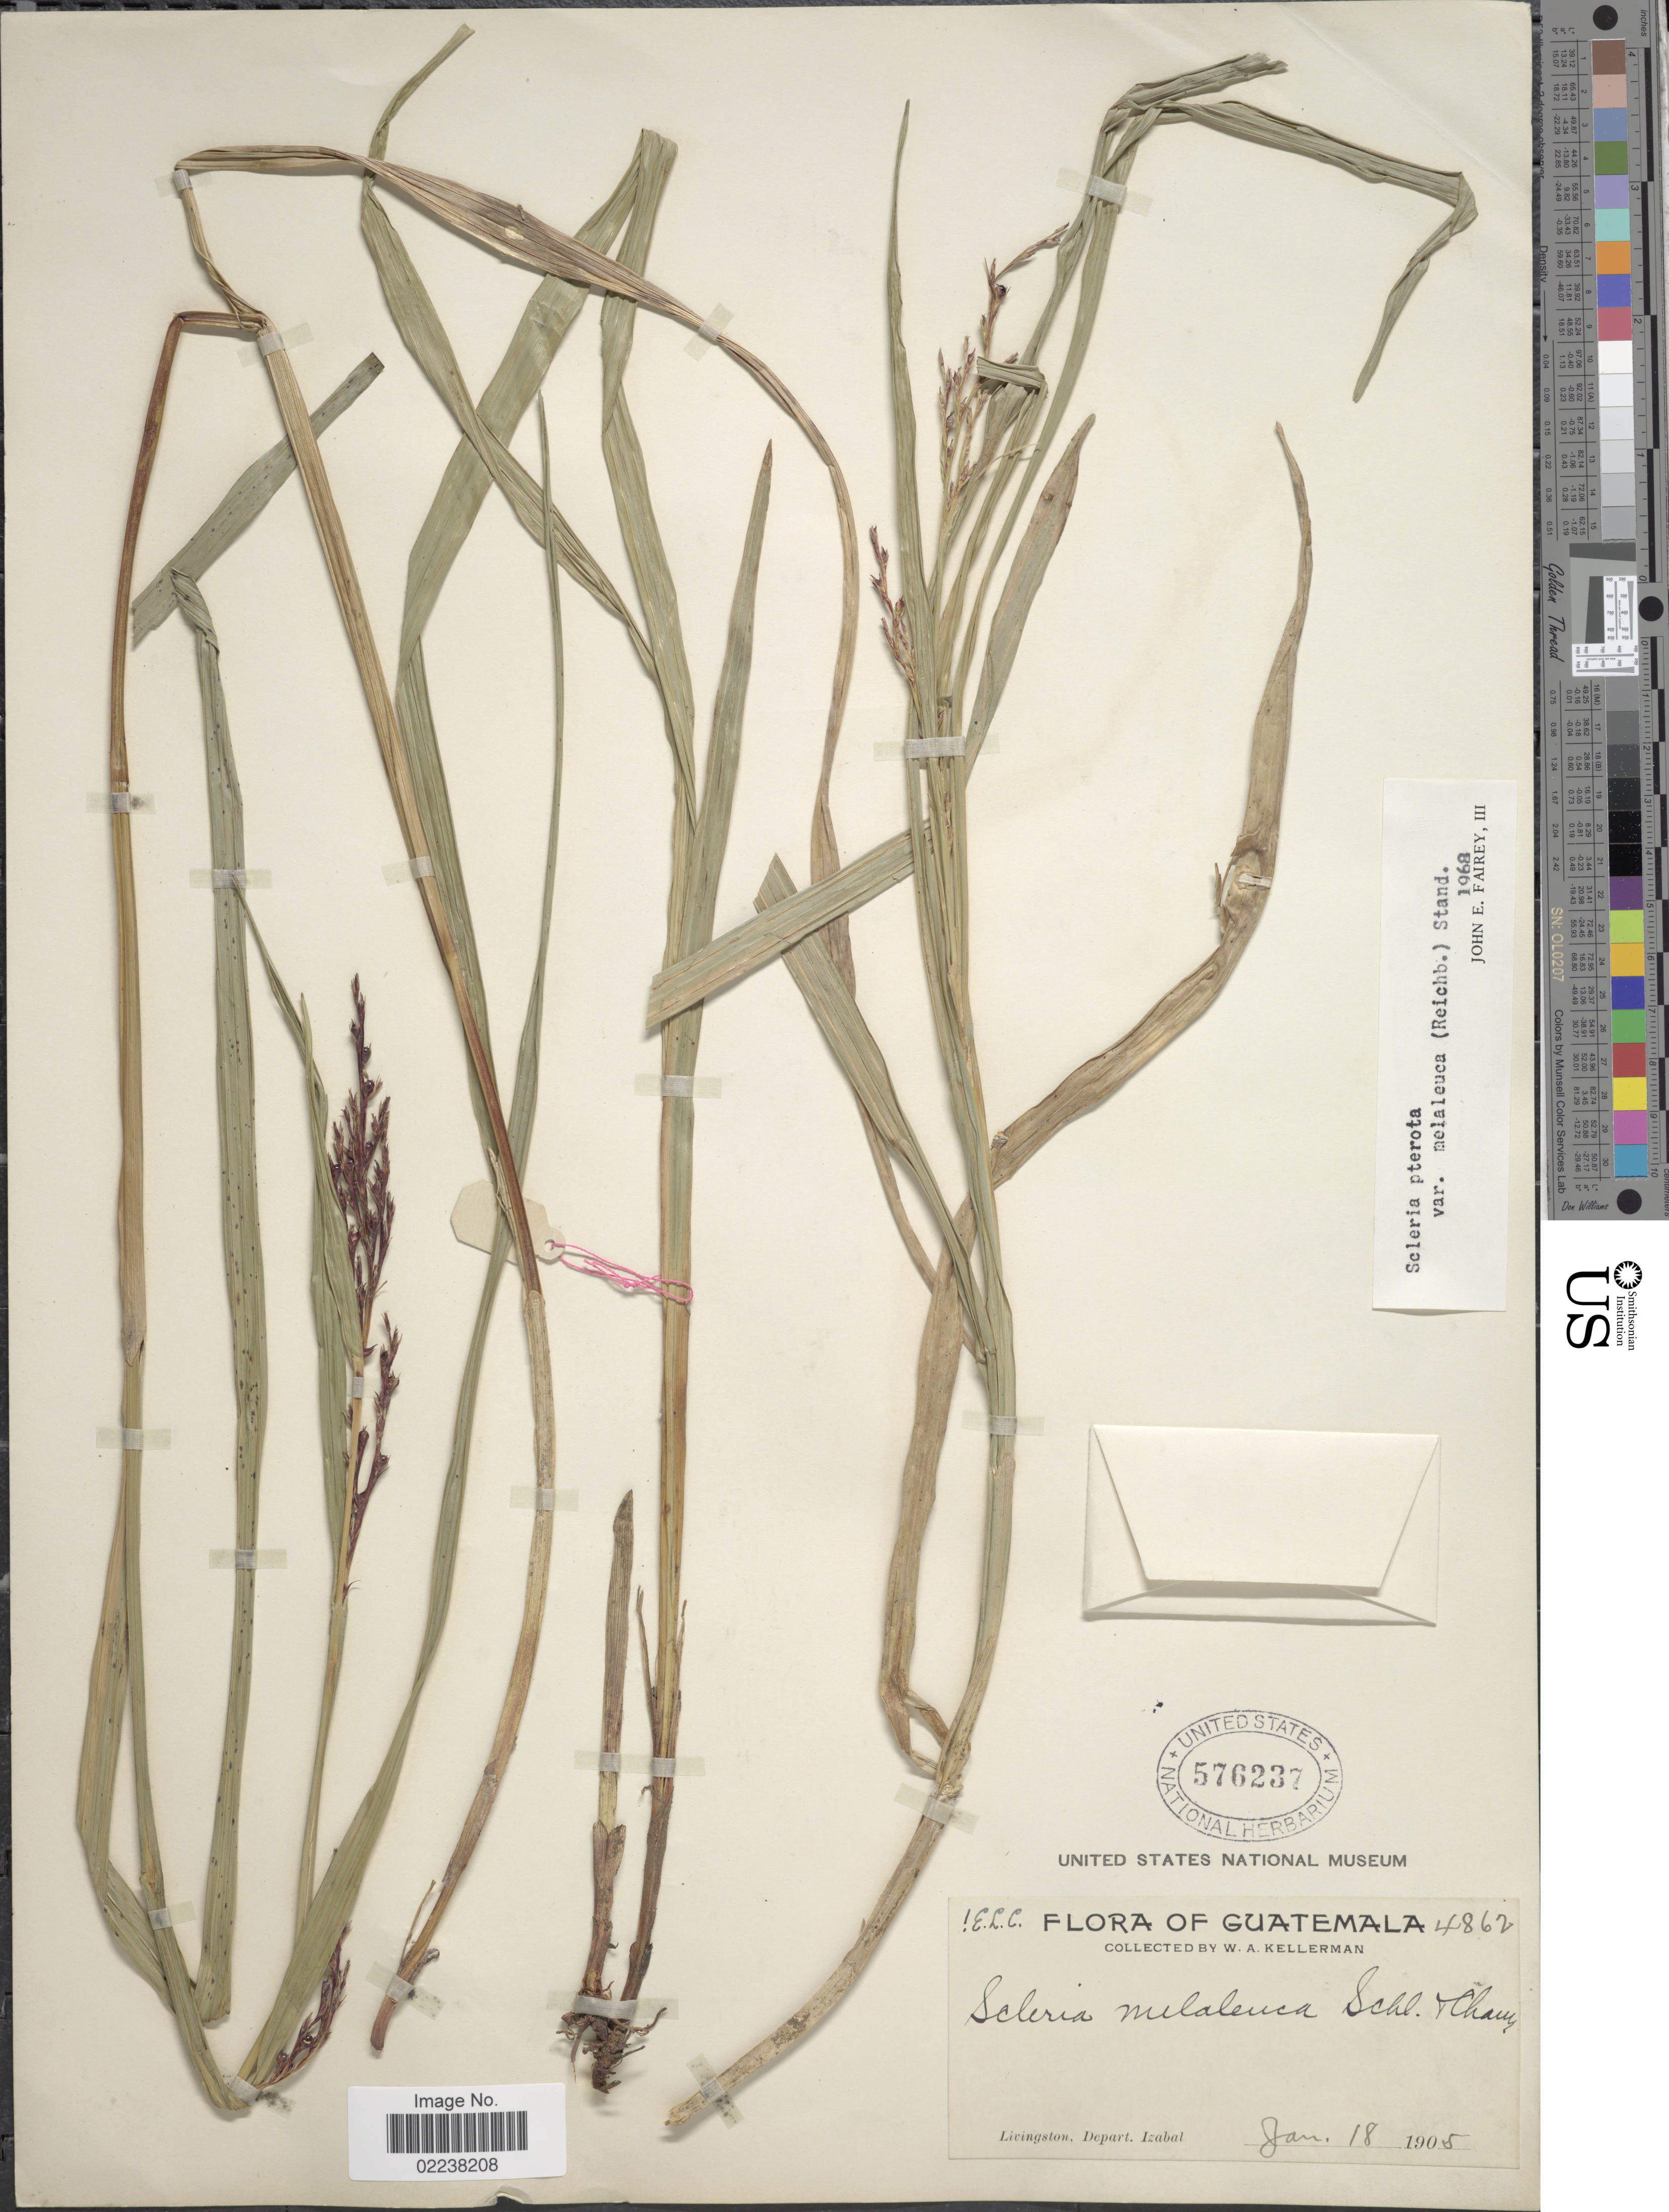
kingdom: Plantae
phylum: Tracheophyta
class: Liliopsida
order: Poales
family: Cyperaceae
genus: Scleria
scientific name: Scleria gaertneri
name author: Raddi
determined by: Strong, Mark T., (BOT), Smithsonian Institution - National Museum of Natural History (UNITED STATES)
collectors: W. Kellerman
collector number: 4862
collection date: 1905-01-18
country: Guatemala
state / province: Izabal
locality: Livingston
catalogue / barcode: US 576237